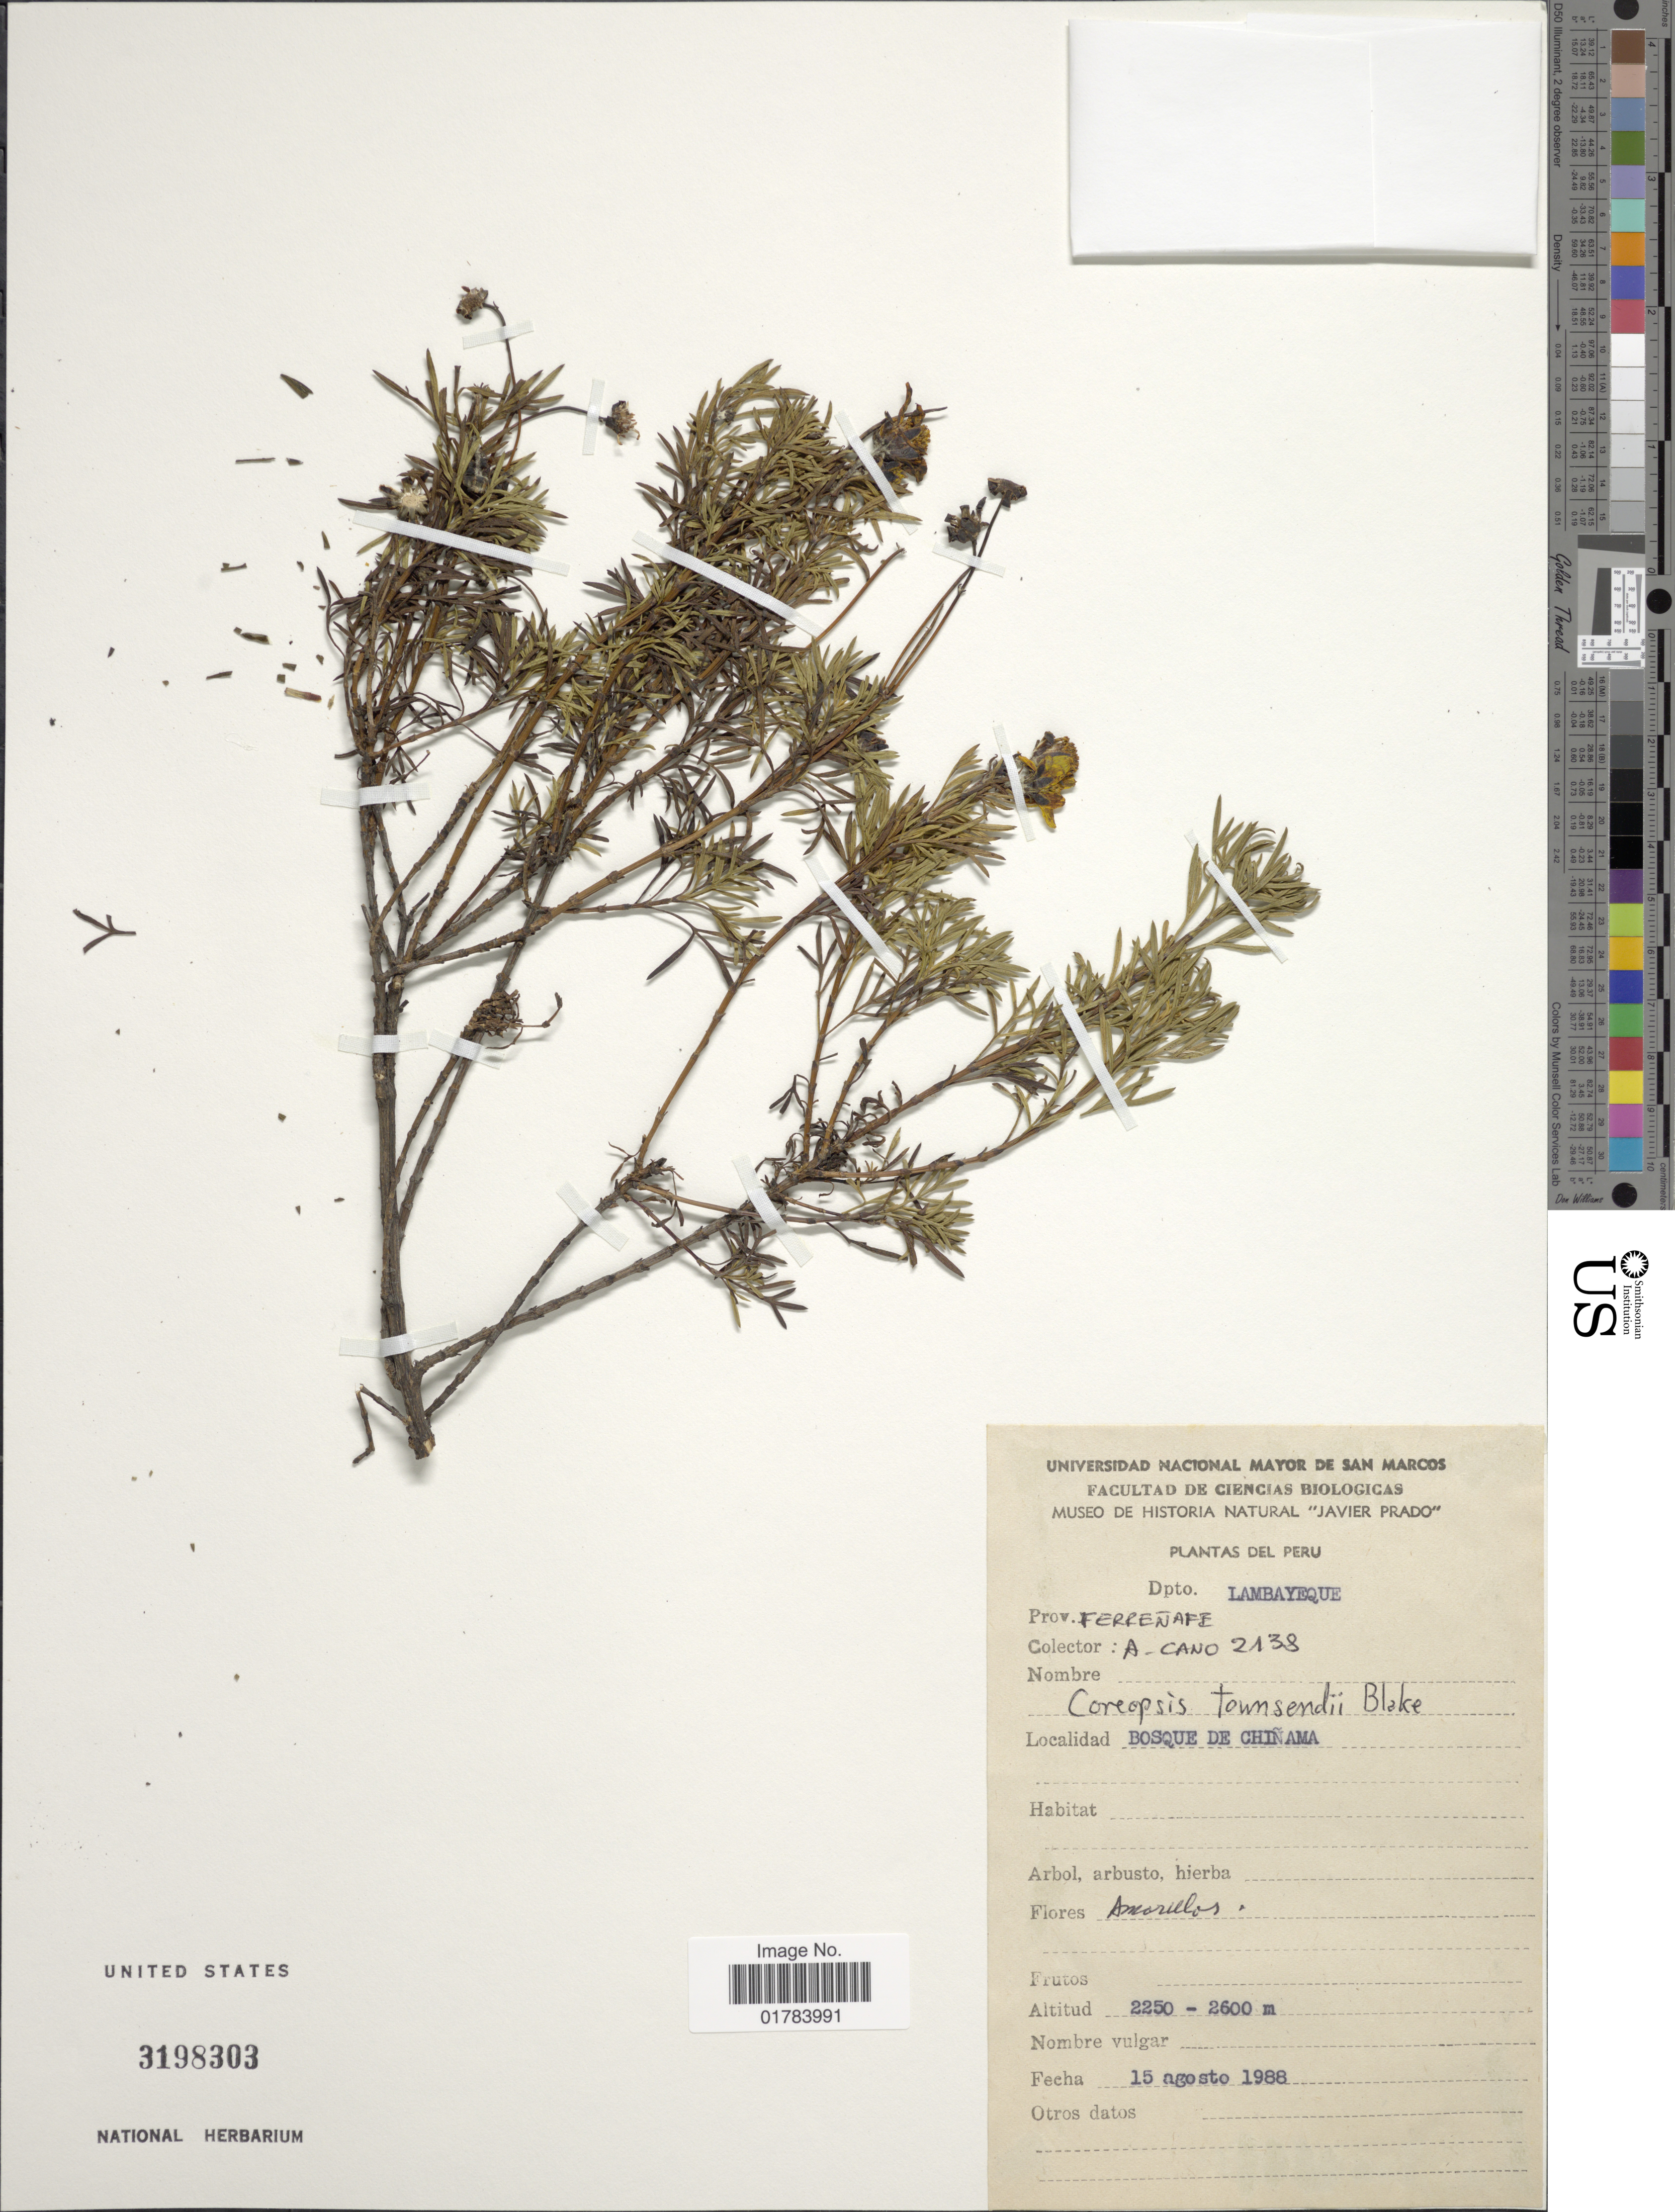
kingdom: Plantae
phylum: Tracheophyta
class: Magnoliopsida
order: Asterales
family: Asteraceae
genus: Coreopsis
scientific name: Coreopsis townsendii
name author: S.F. Blake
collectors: A. Cano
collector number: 2138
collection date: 1988-08-15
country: Peru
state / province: Lambayeque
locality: Bosque de Chinama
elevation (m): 2250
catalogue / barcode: US 3198303